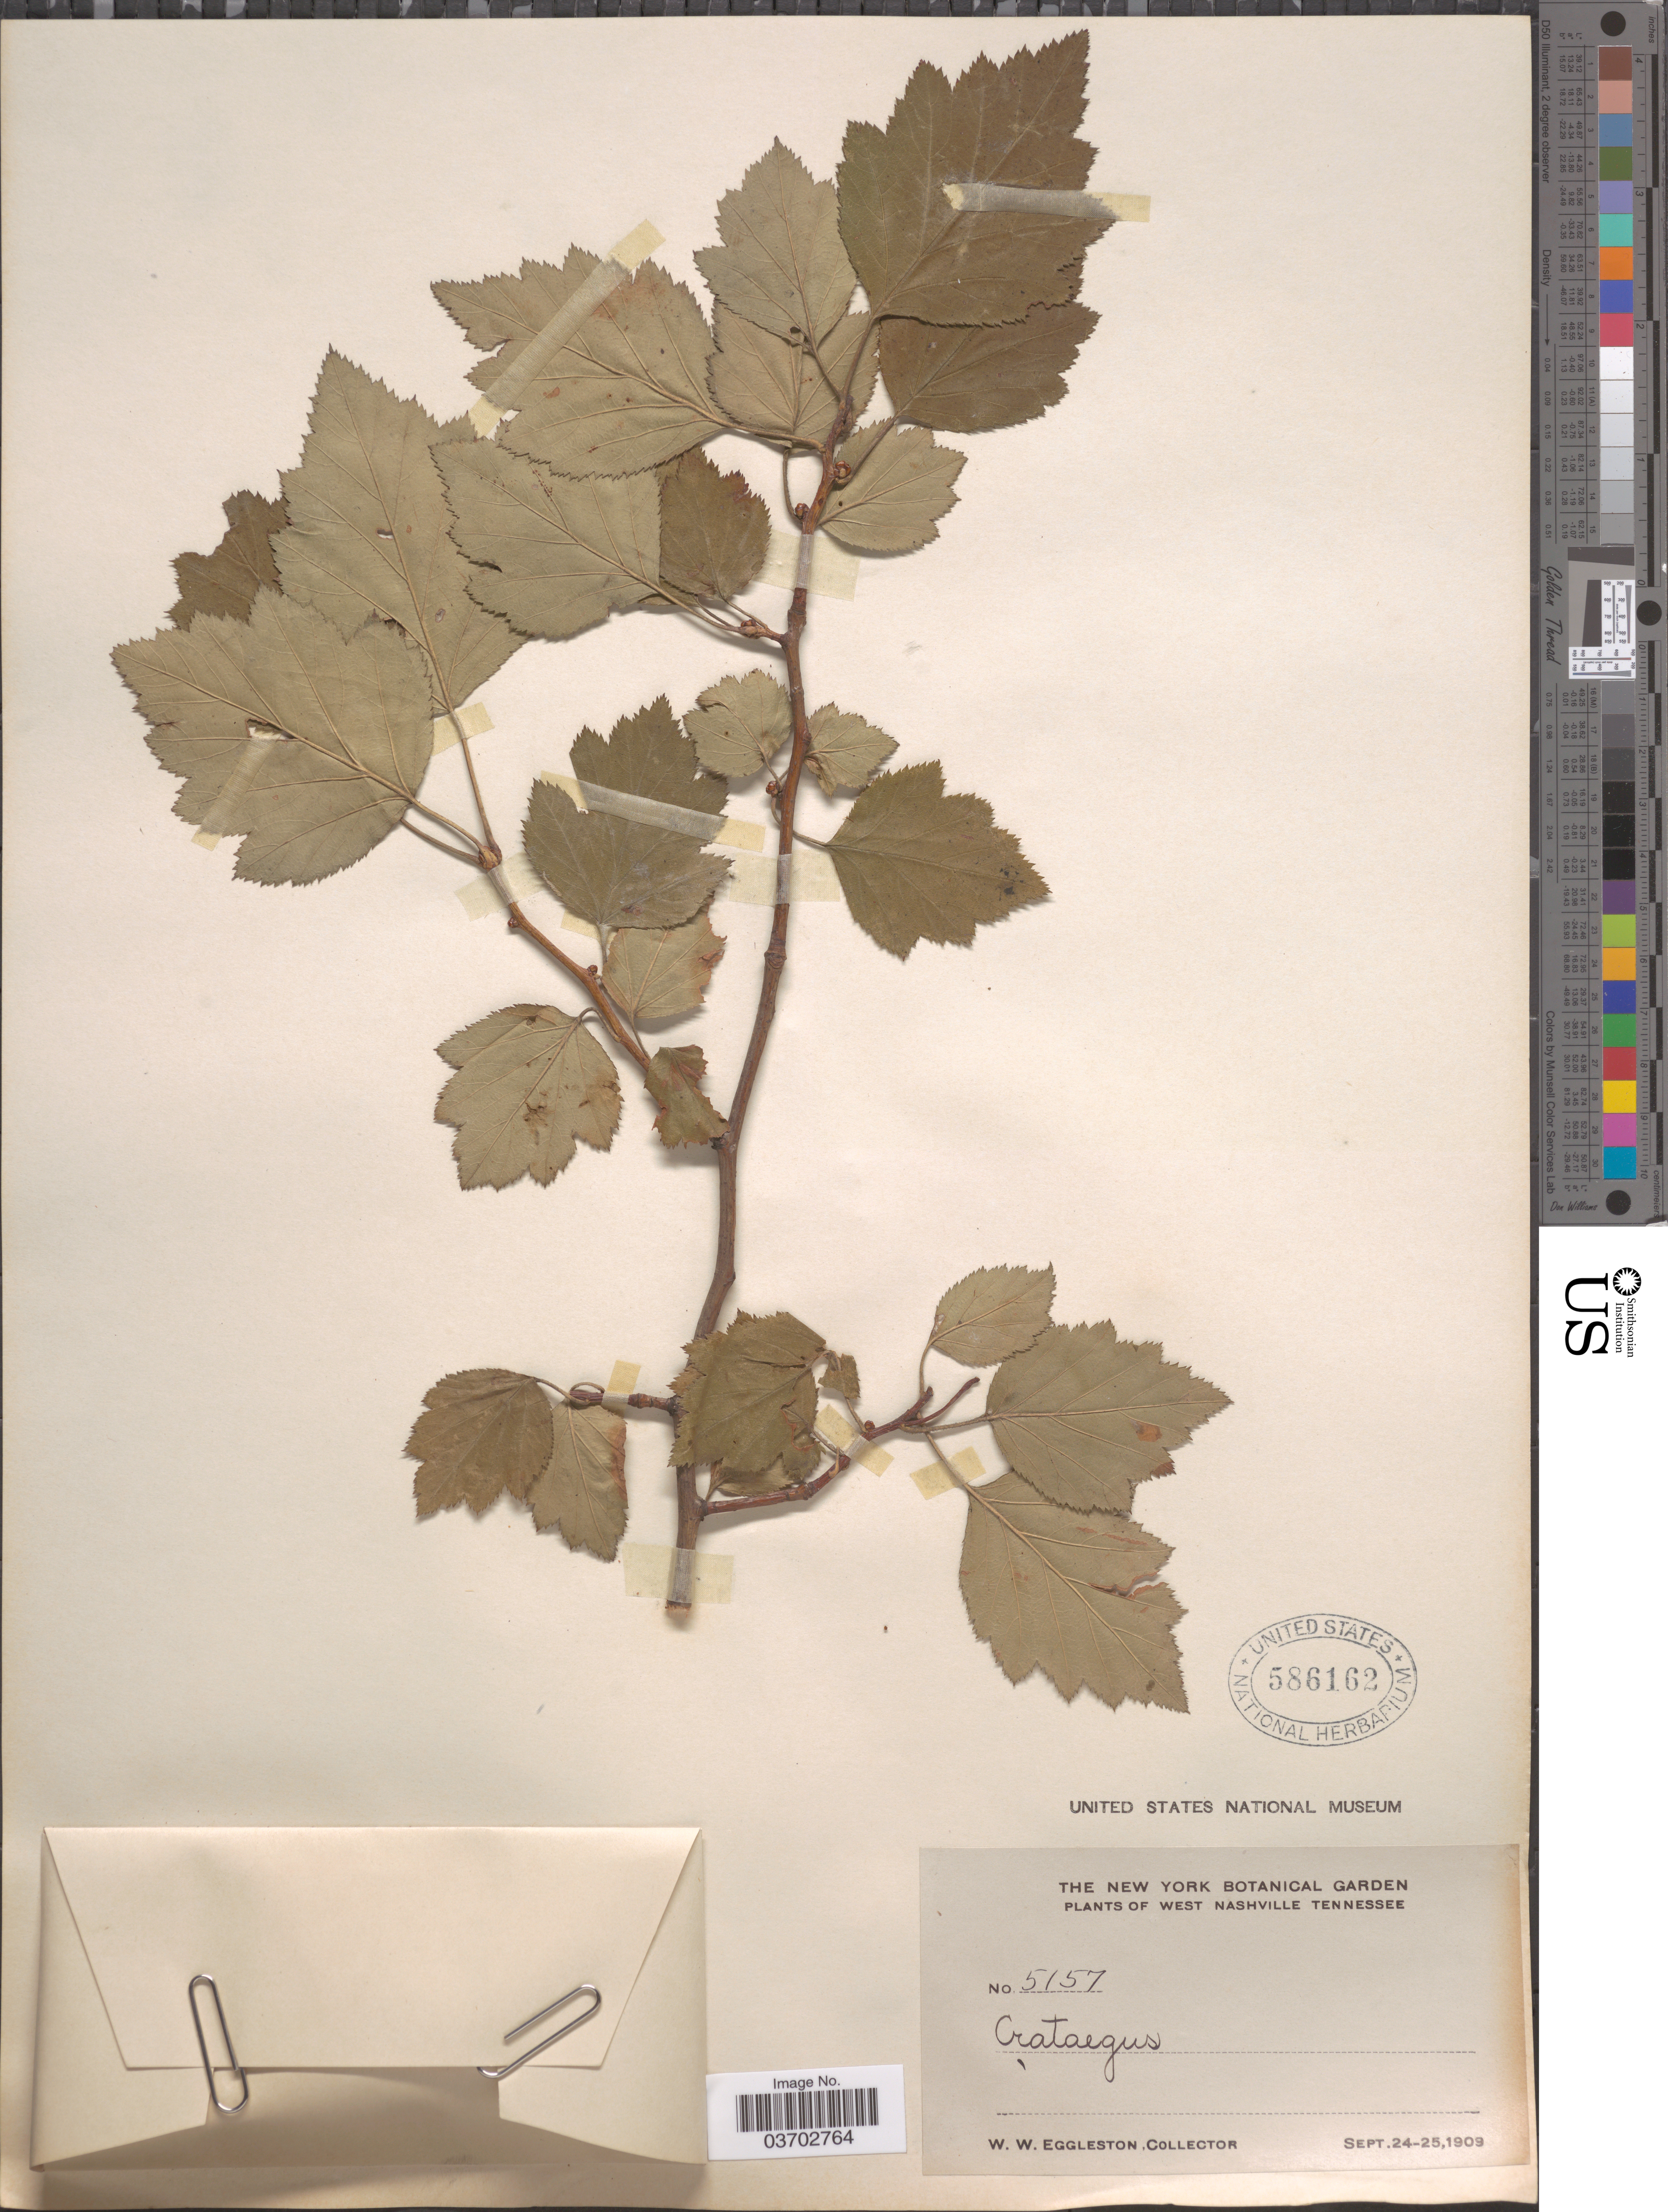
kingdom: Plantae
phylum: Tracheophyta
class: Magnoliopsida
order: Rosales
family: Rosaceae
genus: Crataegus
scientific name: Crataegus sp.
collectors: W. W. Eggleston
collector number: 5157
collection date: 1909-09-24/1909-09-25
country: United States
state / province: Tennessee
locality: West Nashville.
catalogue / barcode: US 586162